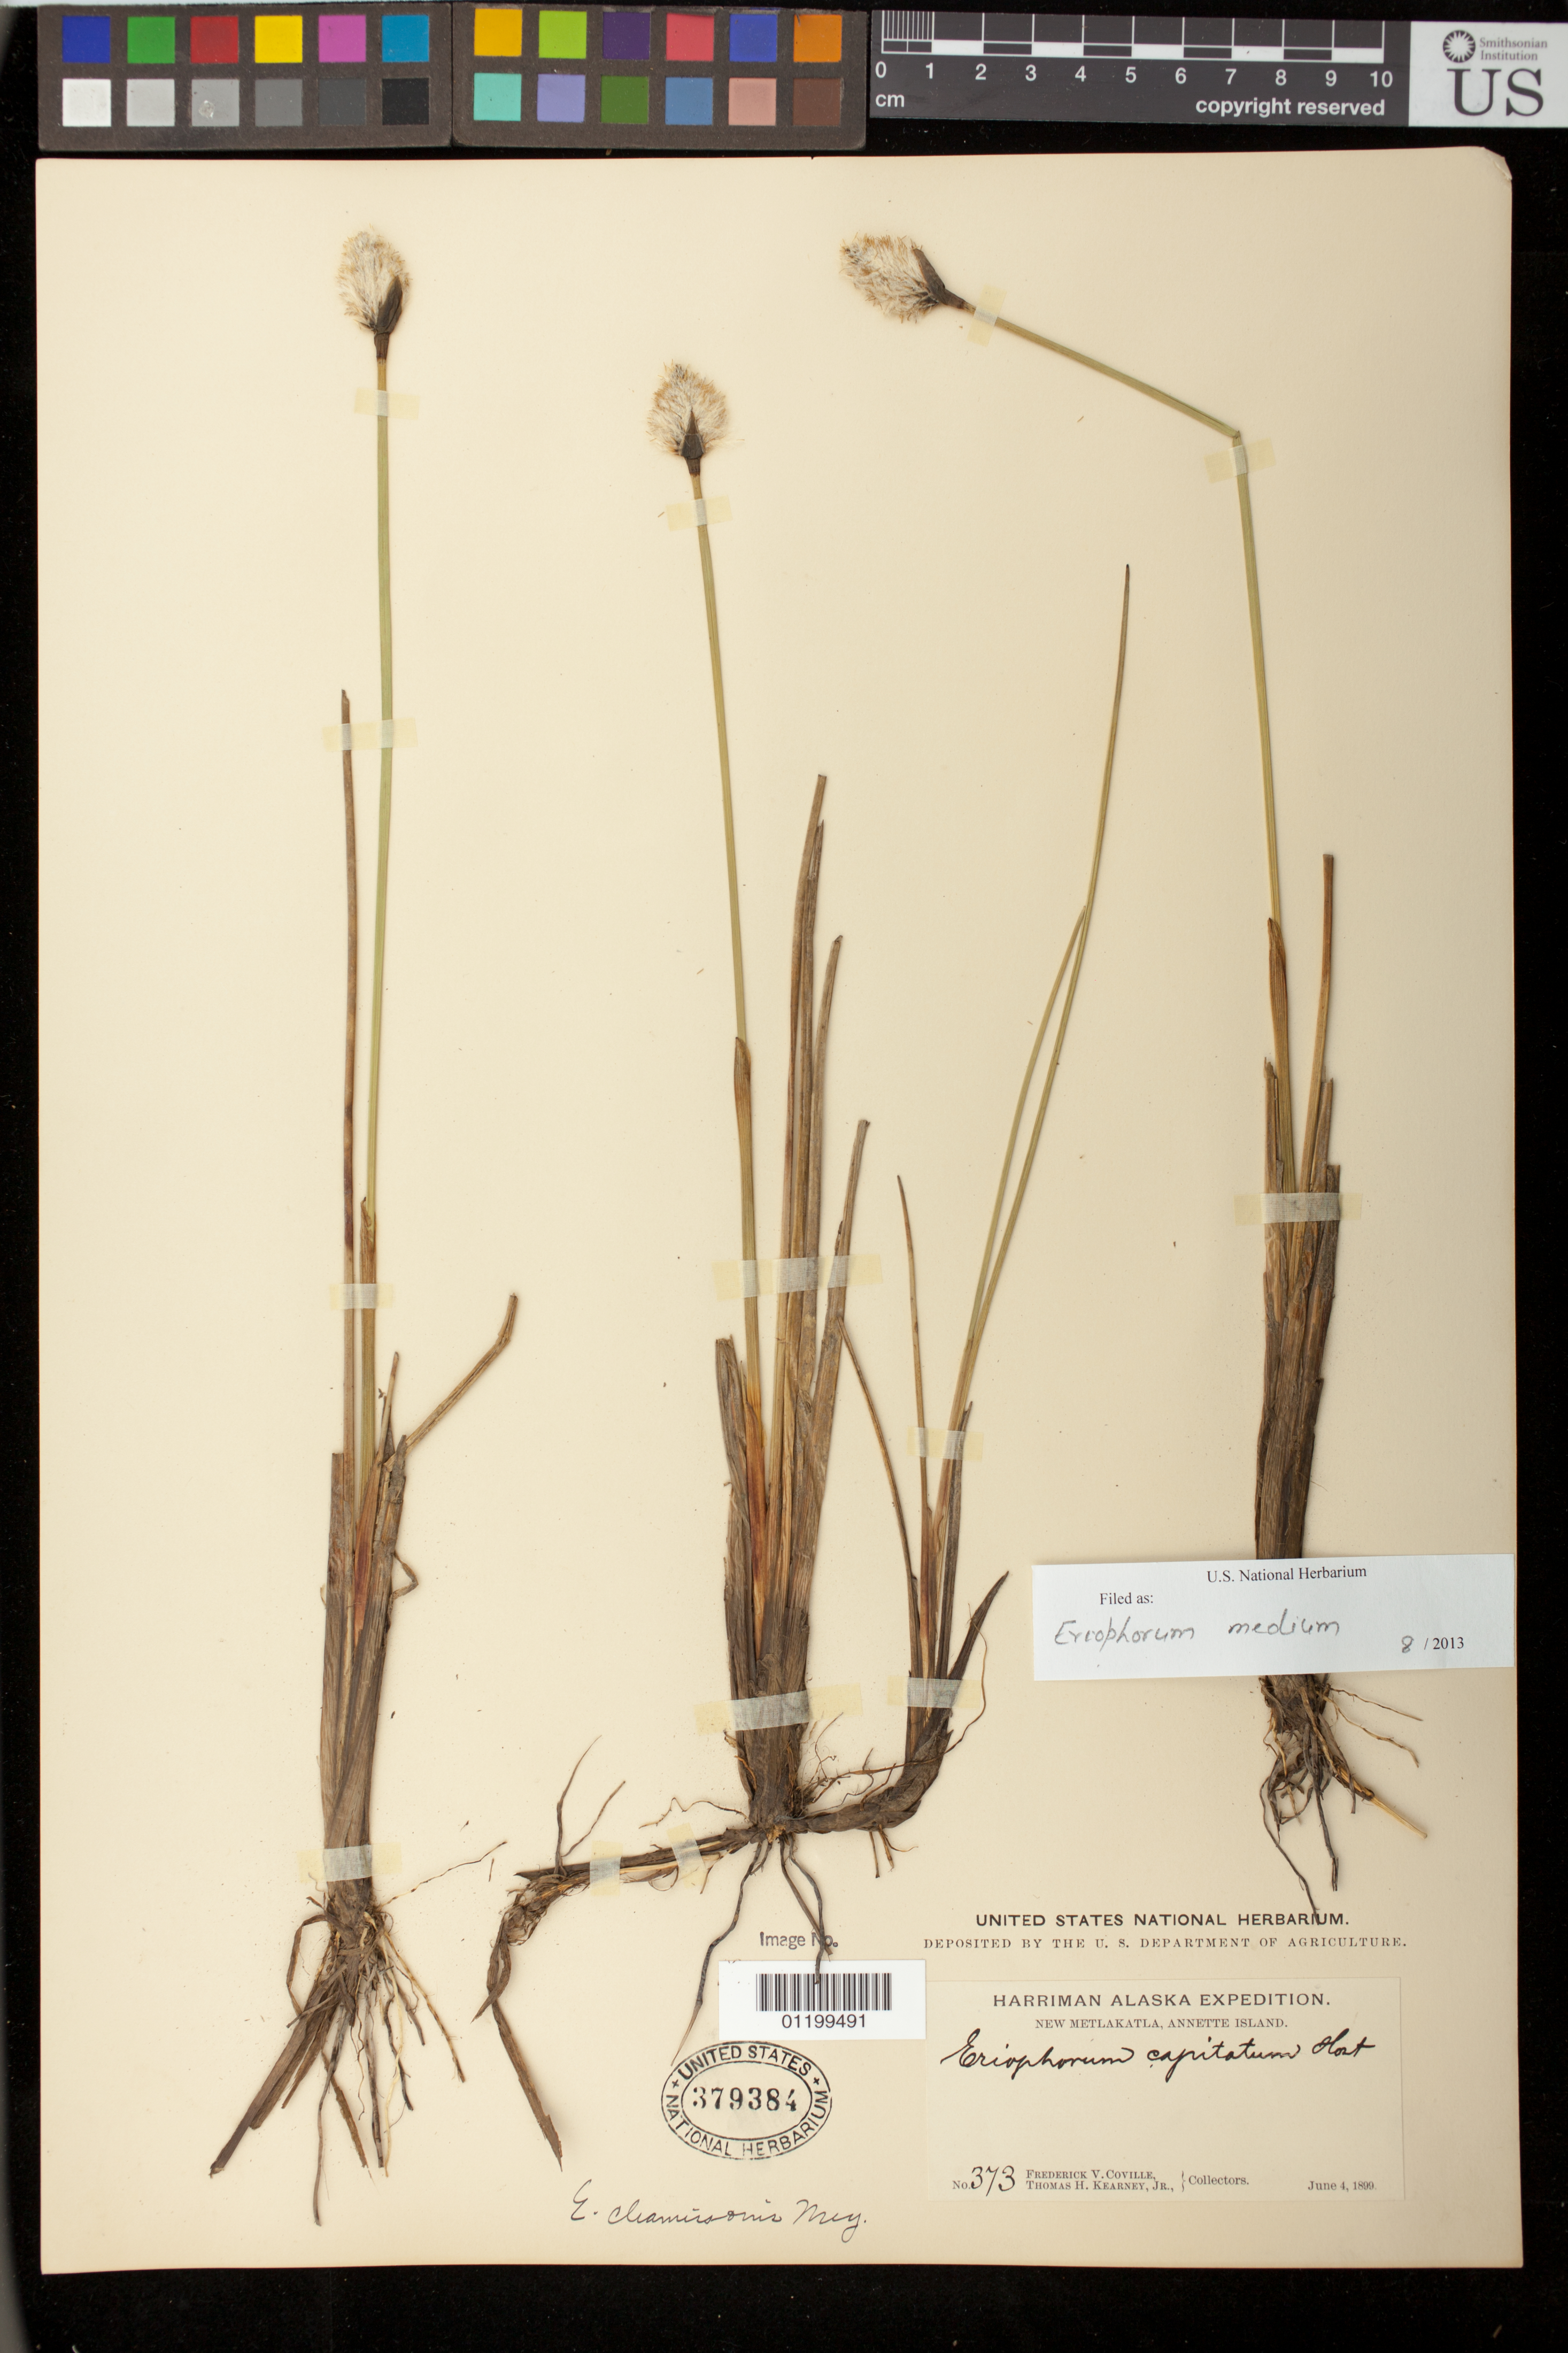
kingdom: Plantae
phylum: Tracheophyta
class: Liliopsida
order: Poales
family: Cyperaceae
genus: Eriophorum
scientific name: Eriophorum x medium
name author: Andersson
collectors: F. V. Coville & T. H. Kearney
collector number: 373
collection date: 1899-06-04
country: United States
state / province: Alaska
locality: New Metlakatla, Annette Island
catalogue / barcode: US 379384